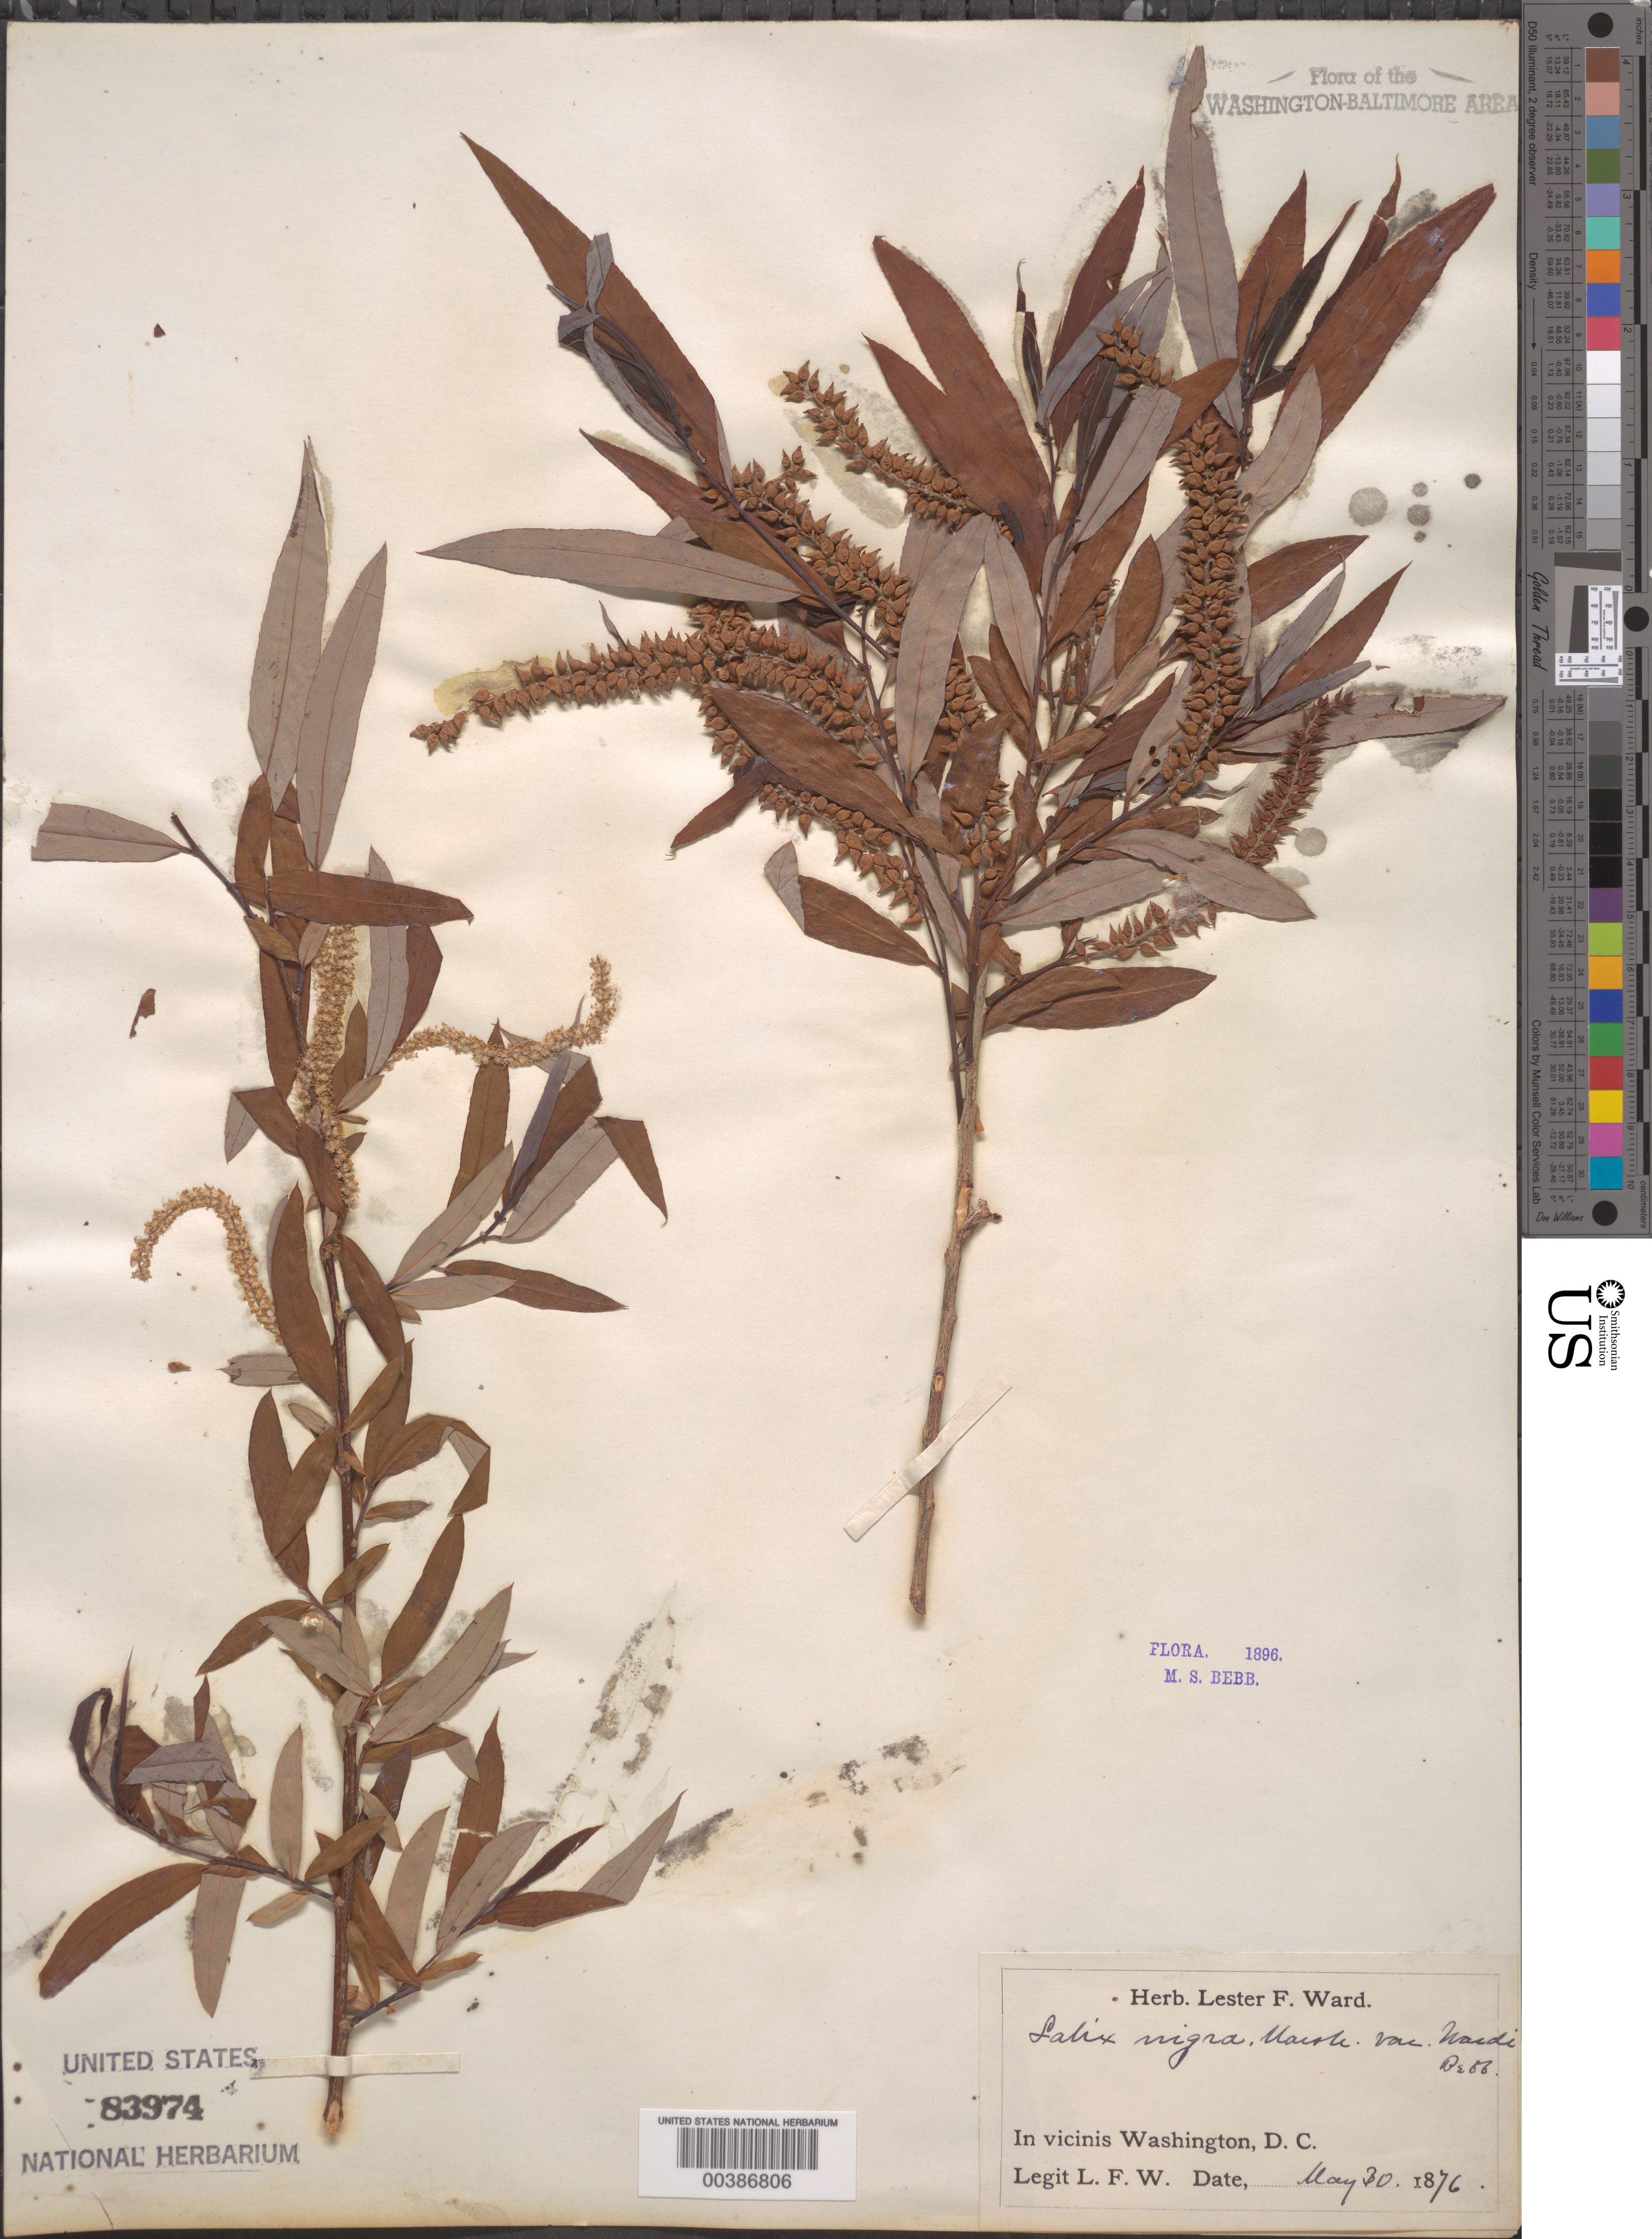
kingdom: Plantae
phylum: Tracheophyta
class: Magnoliopsida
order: Malpighiales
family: Salicaceae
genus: Salix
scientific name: Salix caroliniana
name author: Michx.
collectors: L. F. Ward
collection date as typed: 30 May 1876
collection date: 1876-05-30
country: United States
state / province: District of Columbia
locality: Washington DC area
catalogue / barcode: US 83974